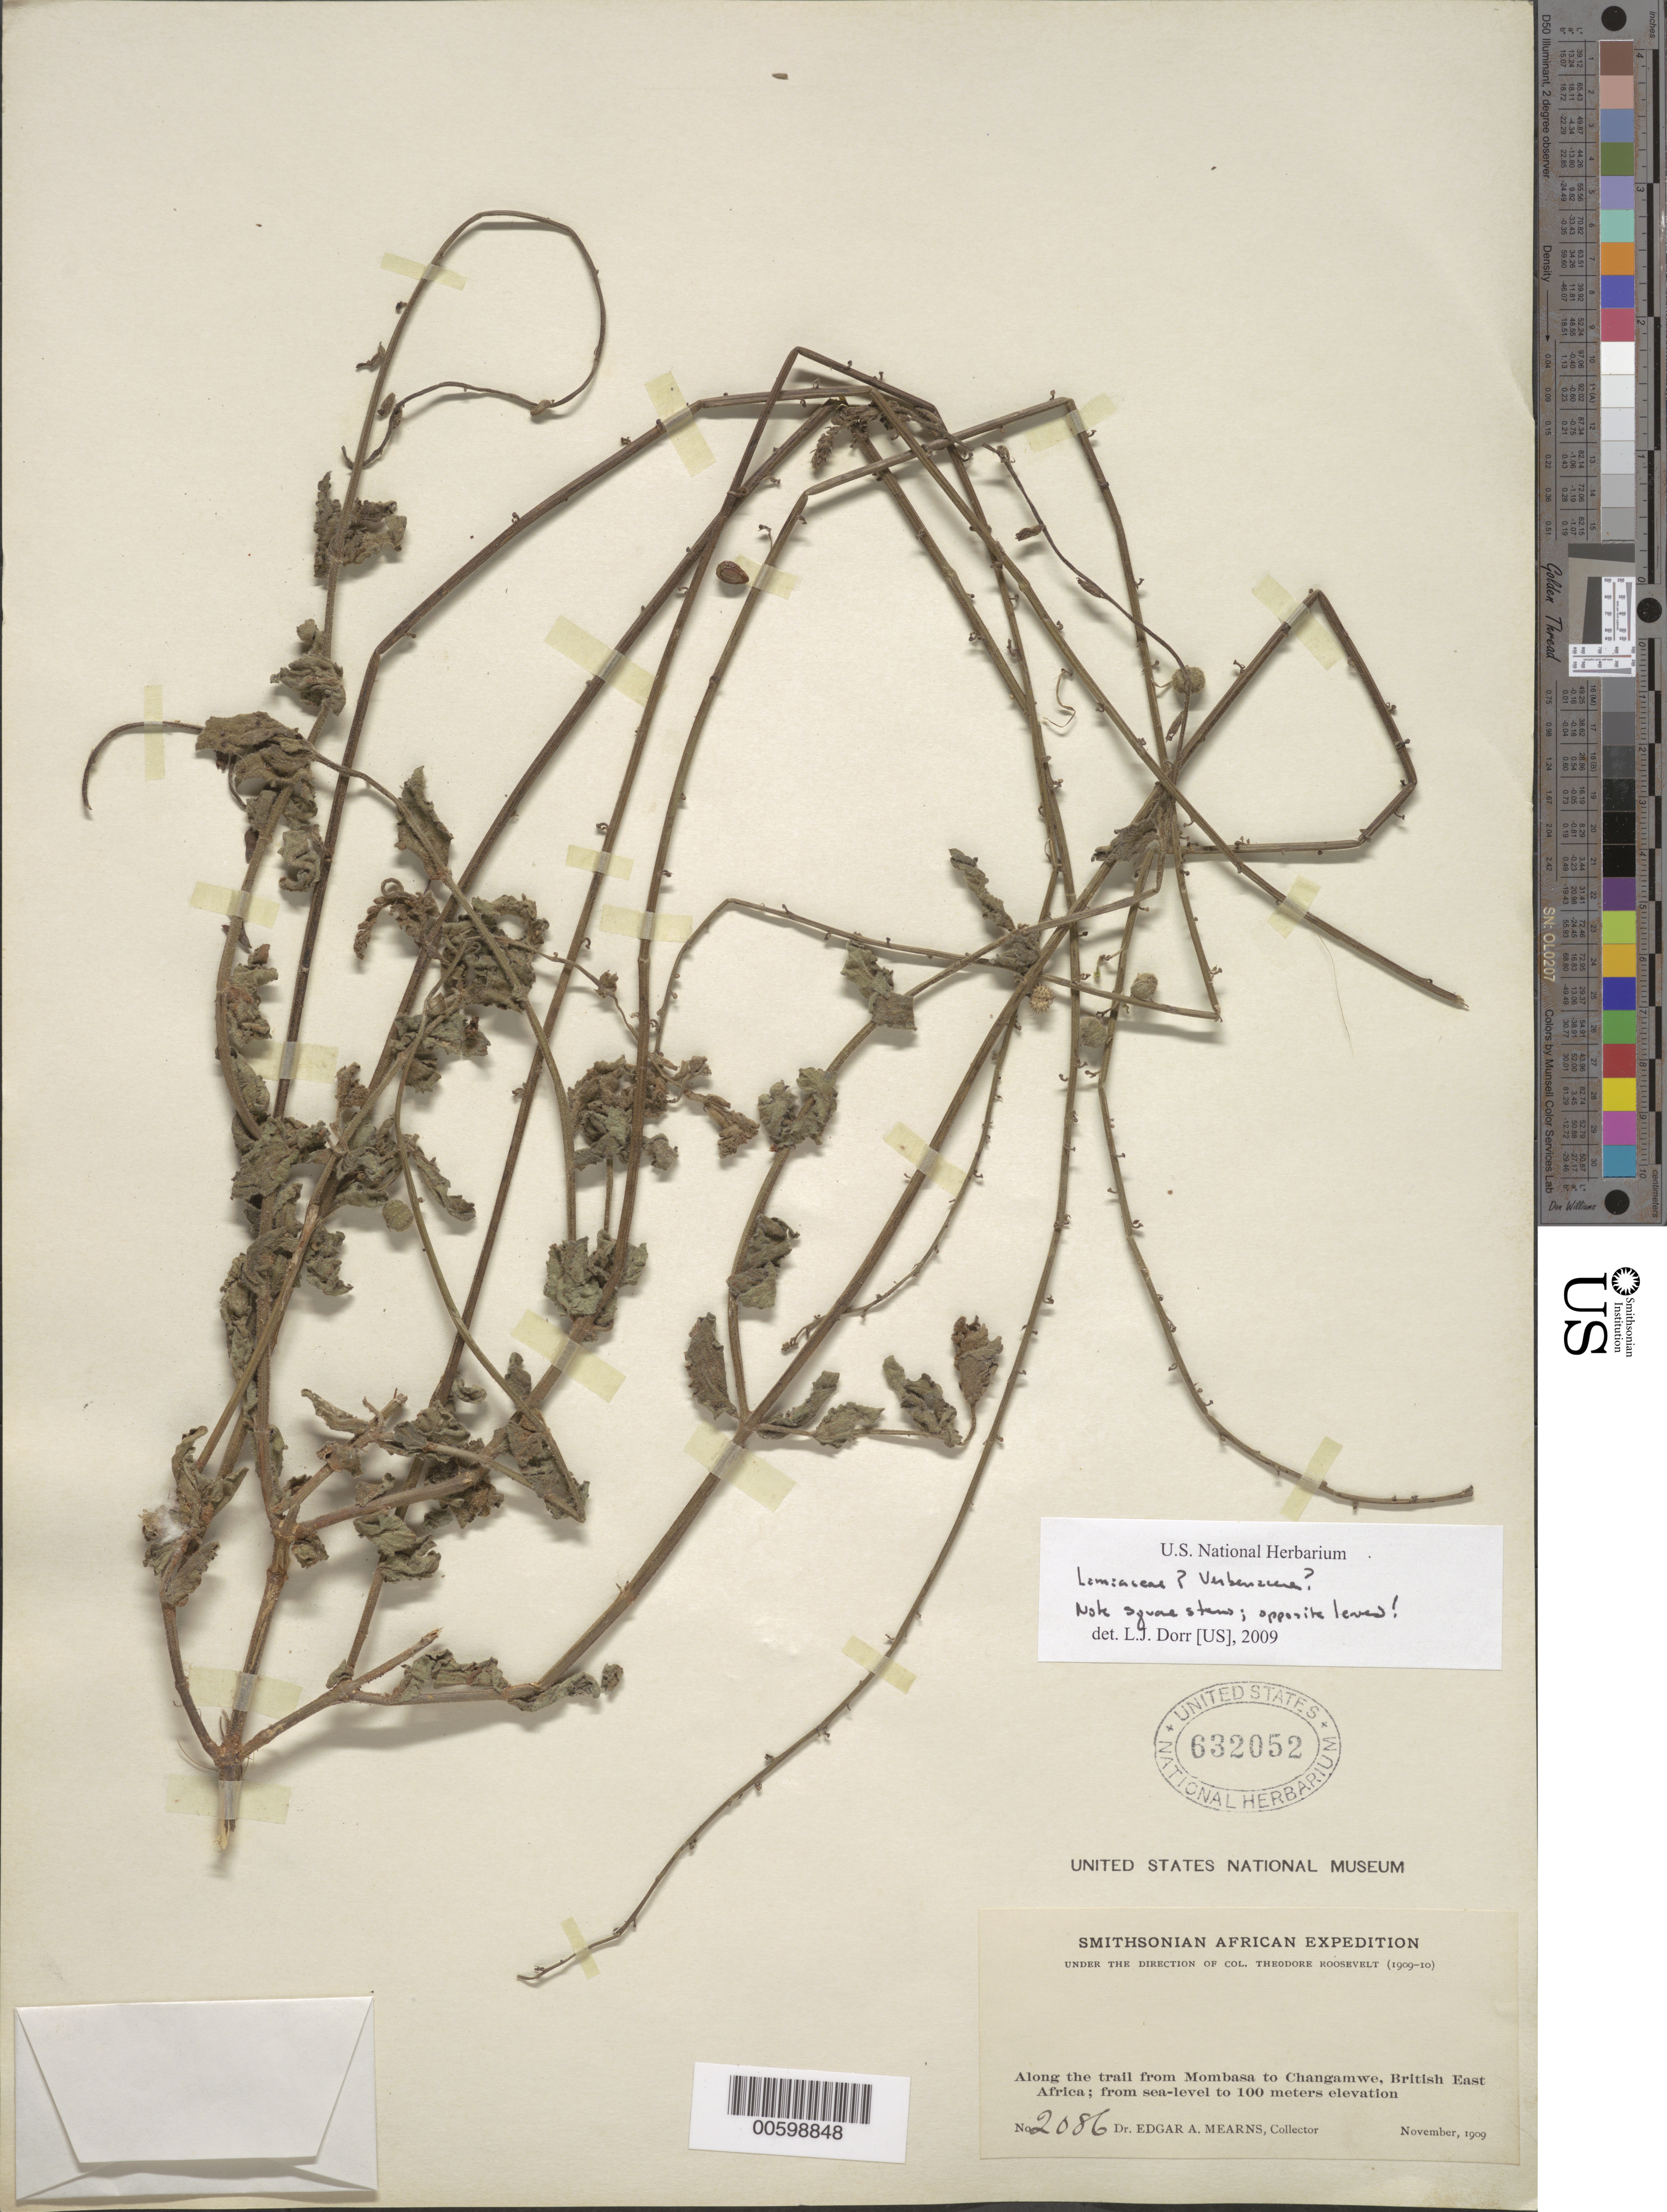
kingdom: Plantae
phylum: Tracheophyta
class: Magnoliopsida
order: Malvales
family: Malvaceae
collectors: E. A. Mearns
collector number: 2086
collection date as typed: Nov 1909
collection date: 1909-11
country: Kenya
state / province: Mombasa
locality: Along the trail from Mombasa to Changamwe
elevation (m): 0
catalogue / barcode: US 632052